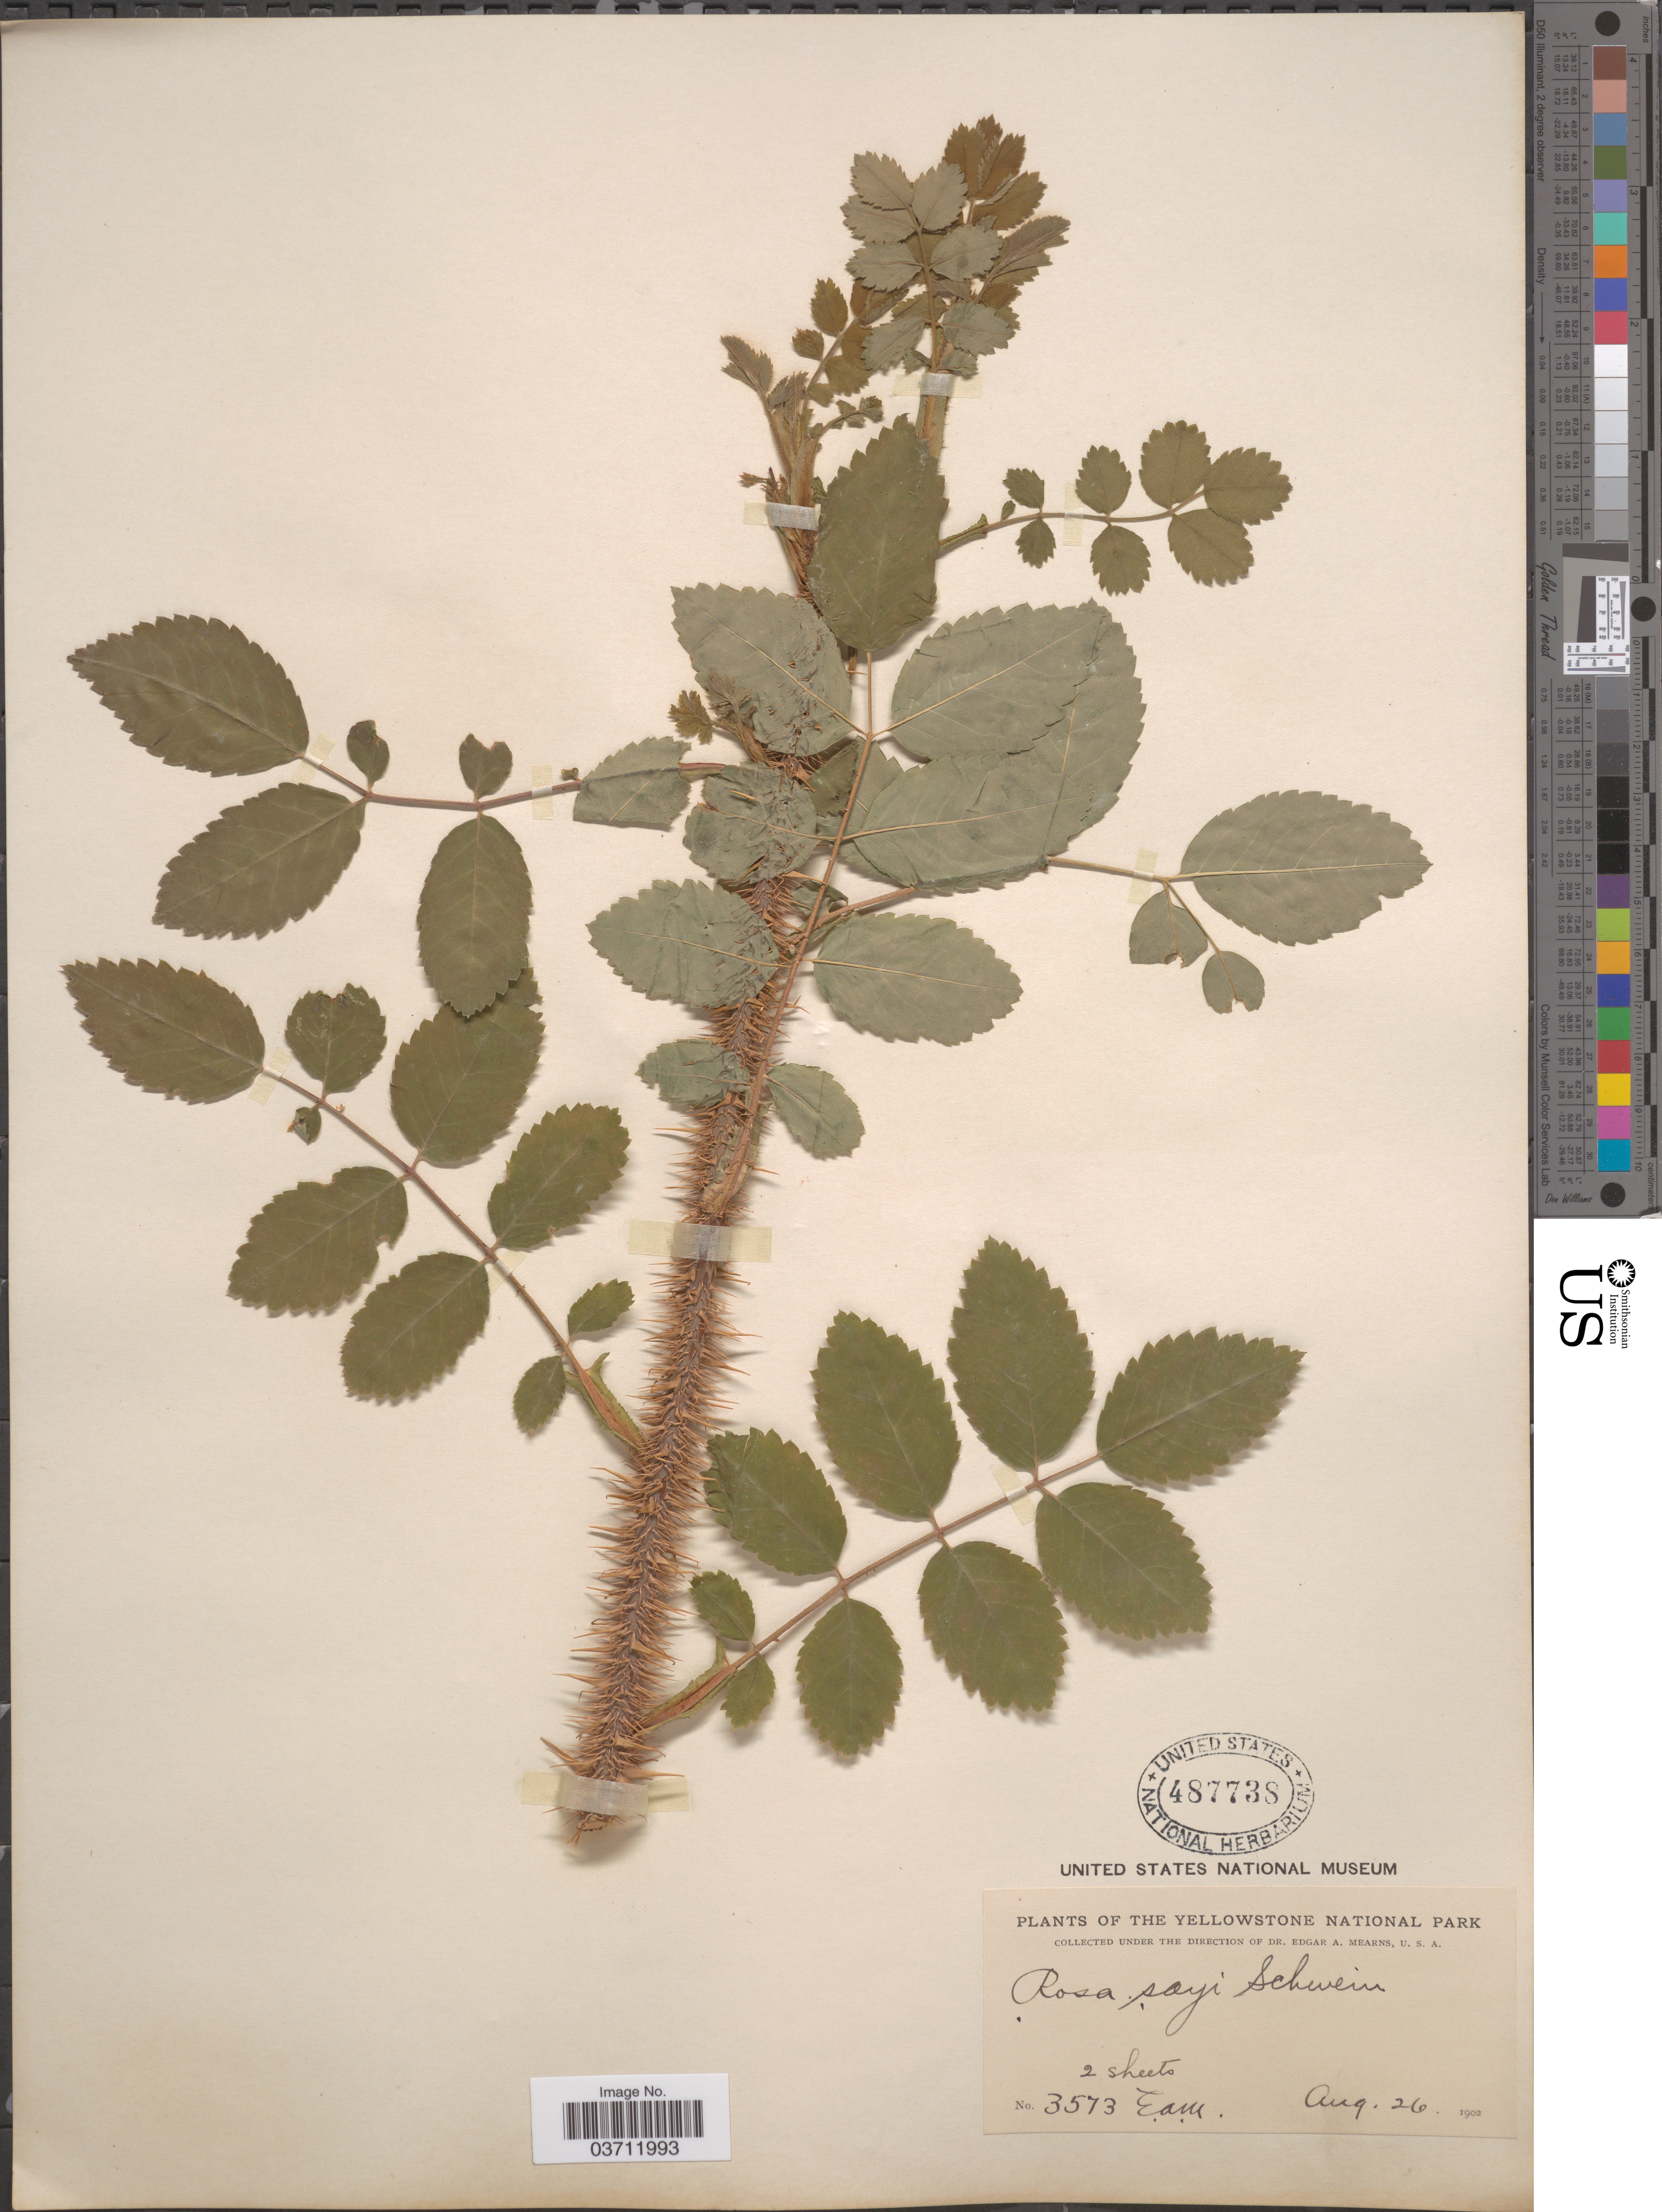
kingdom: Plantae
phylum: Tracheophyta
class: Magnoliopsida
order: Rosales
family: Rosaceae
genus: Rosa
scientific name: Rosa sayi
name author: Schwein.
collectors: E. A. Mearns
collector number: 3573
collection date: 1902-08-26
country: United States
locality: Yellowstone National Park.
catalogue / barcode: US 487738